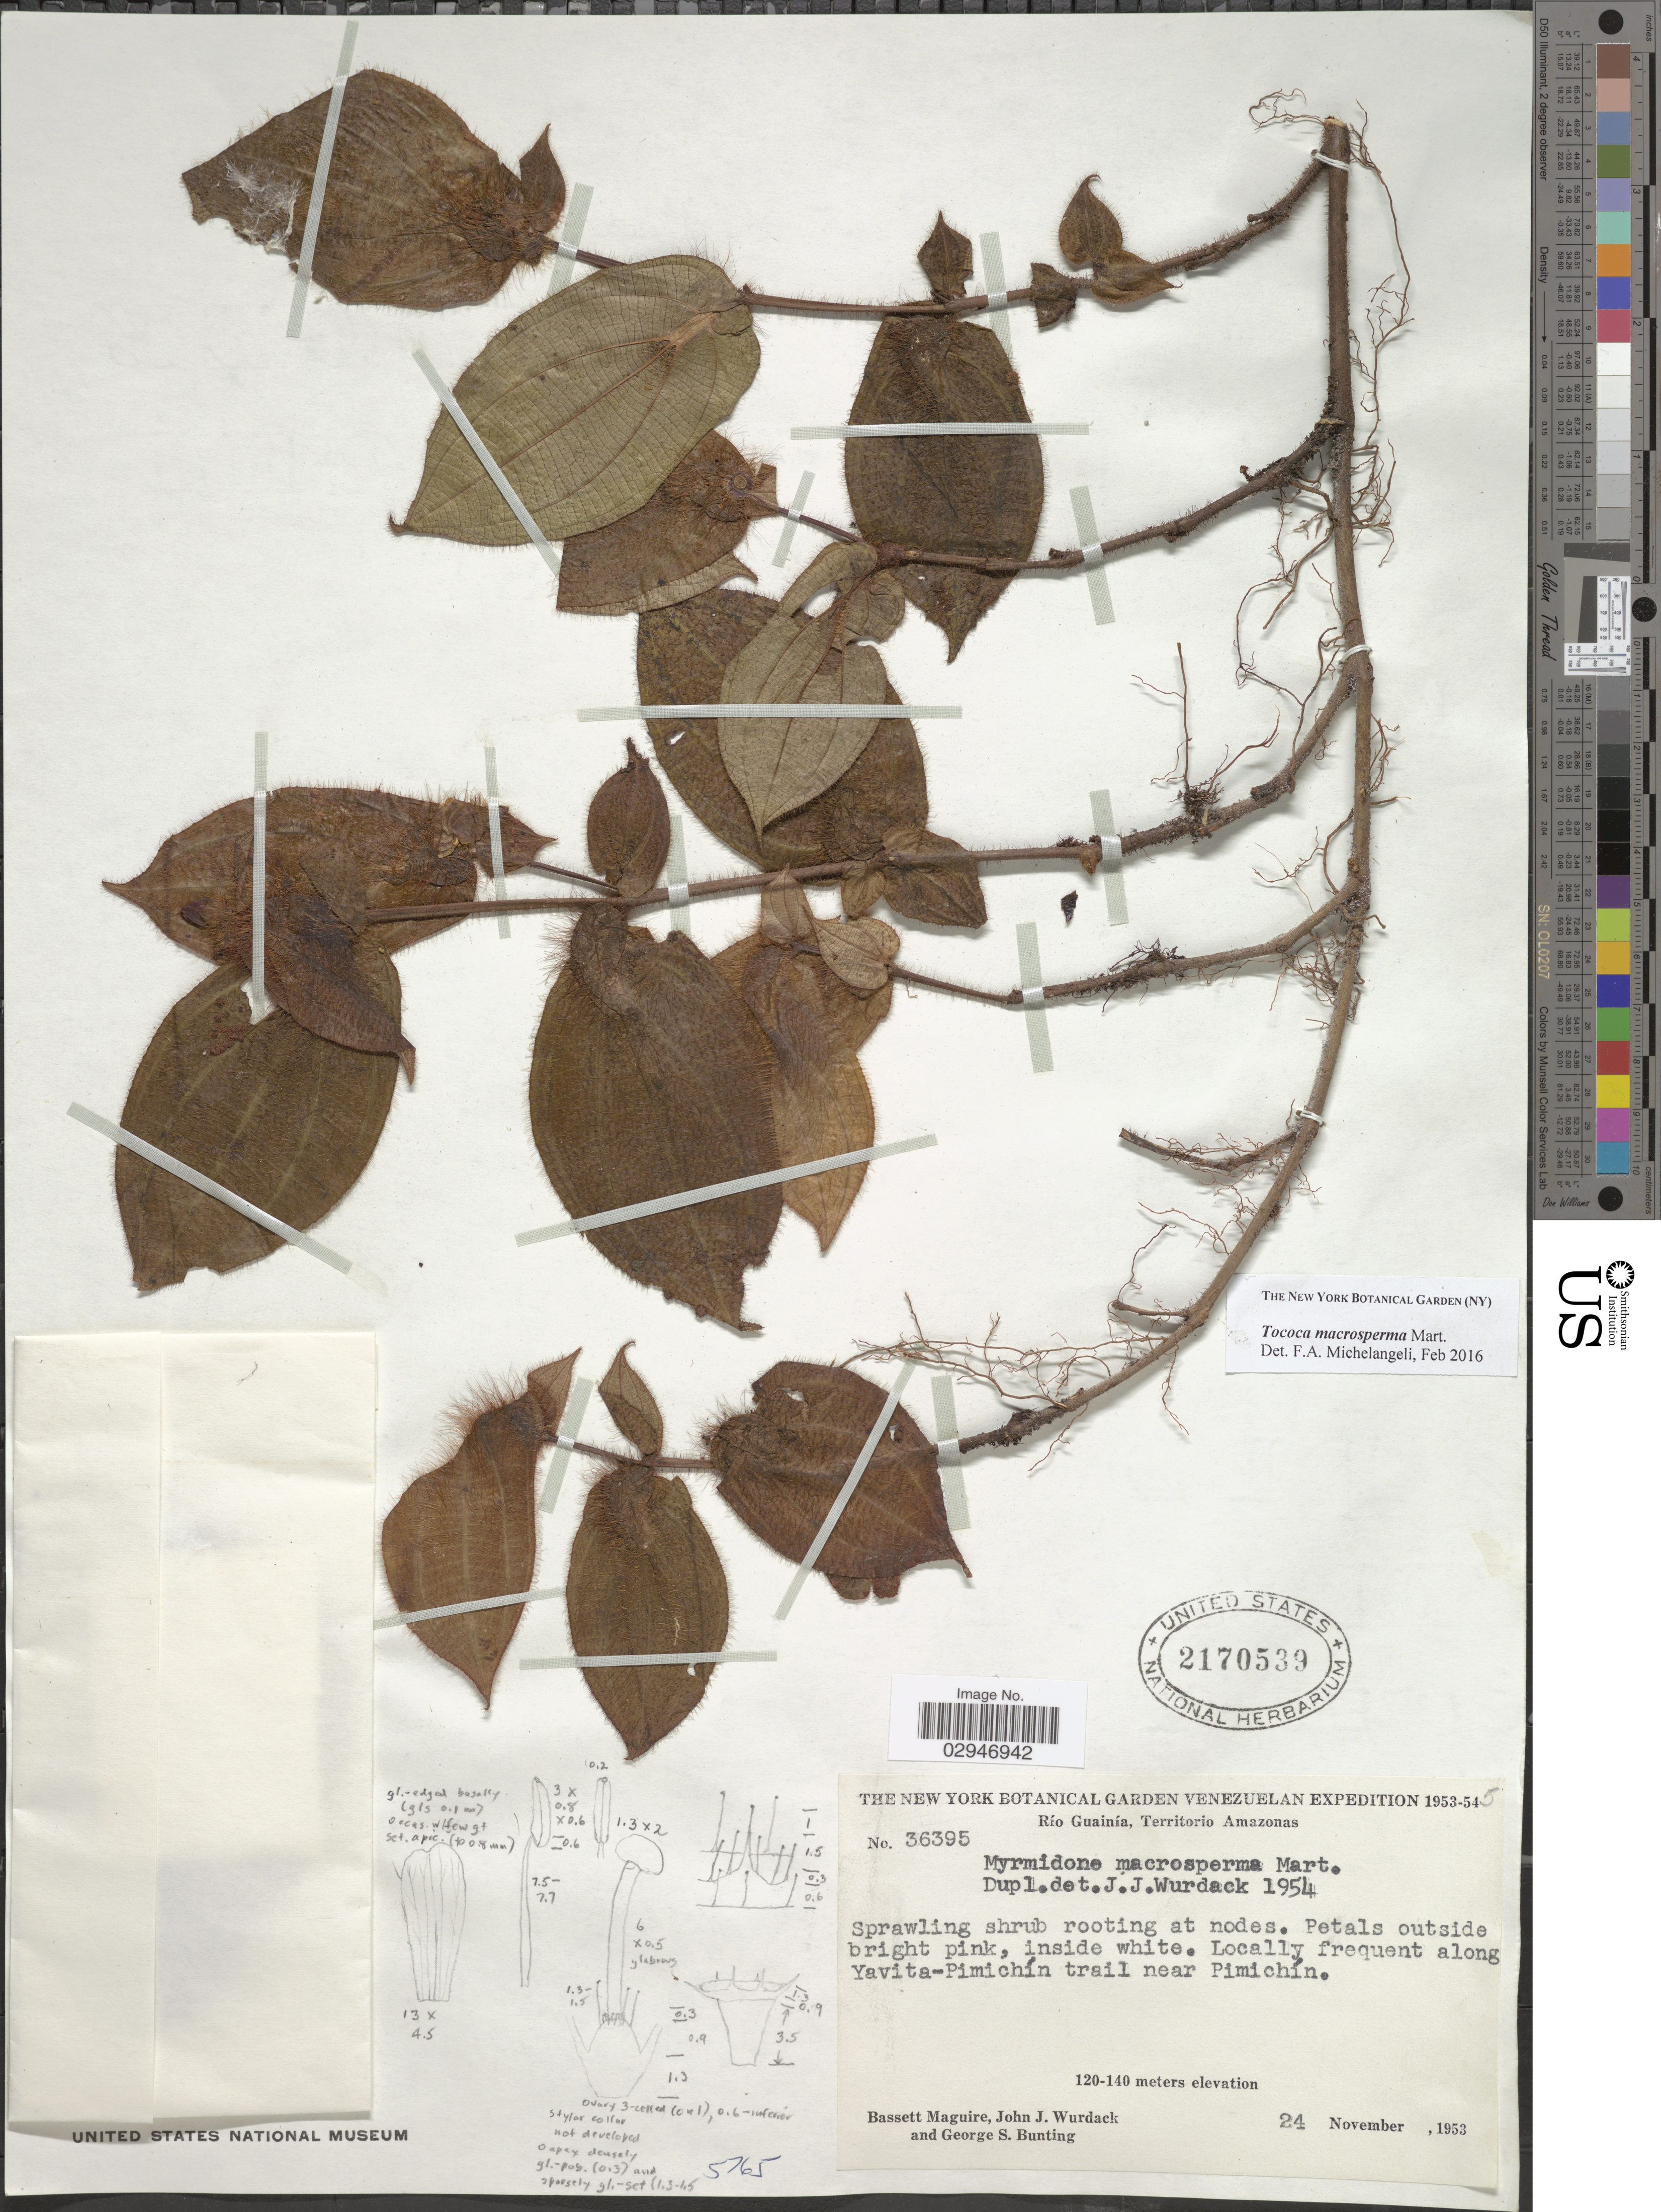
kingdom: Plantae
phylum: Tracheophyta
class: Magnoliopsida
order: Myrtales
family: Melastomataceae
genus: Tococa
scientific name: Tococa macrosperma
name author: Mart.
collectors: B. Maguire, J. J. Wurdack & G. S. Bunting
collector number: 36395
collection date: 1953-11-24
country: Venezuela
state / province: Amazonas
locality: Río Guainía, Territorio Amazonas. Locally frequent along Yavita-Pimichín trail near Pimichín.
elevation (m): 120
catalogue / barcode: US 2170539